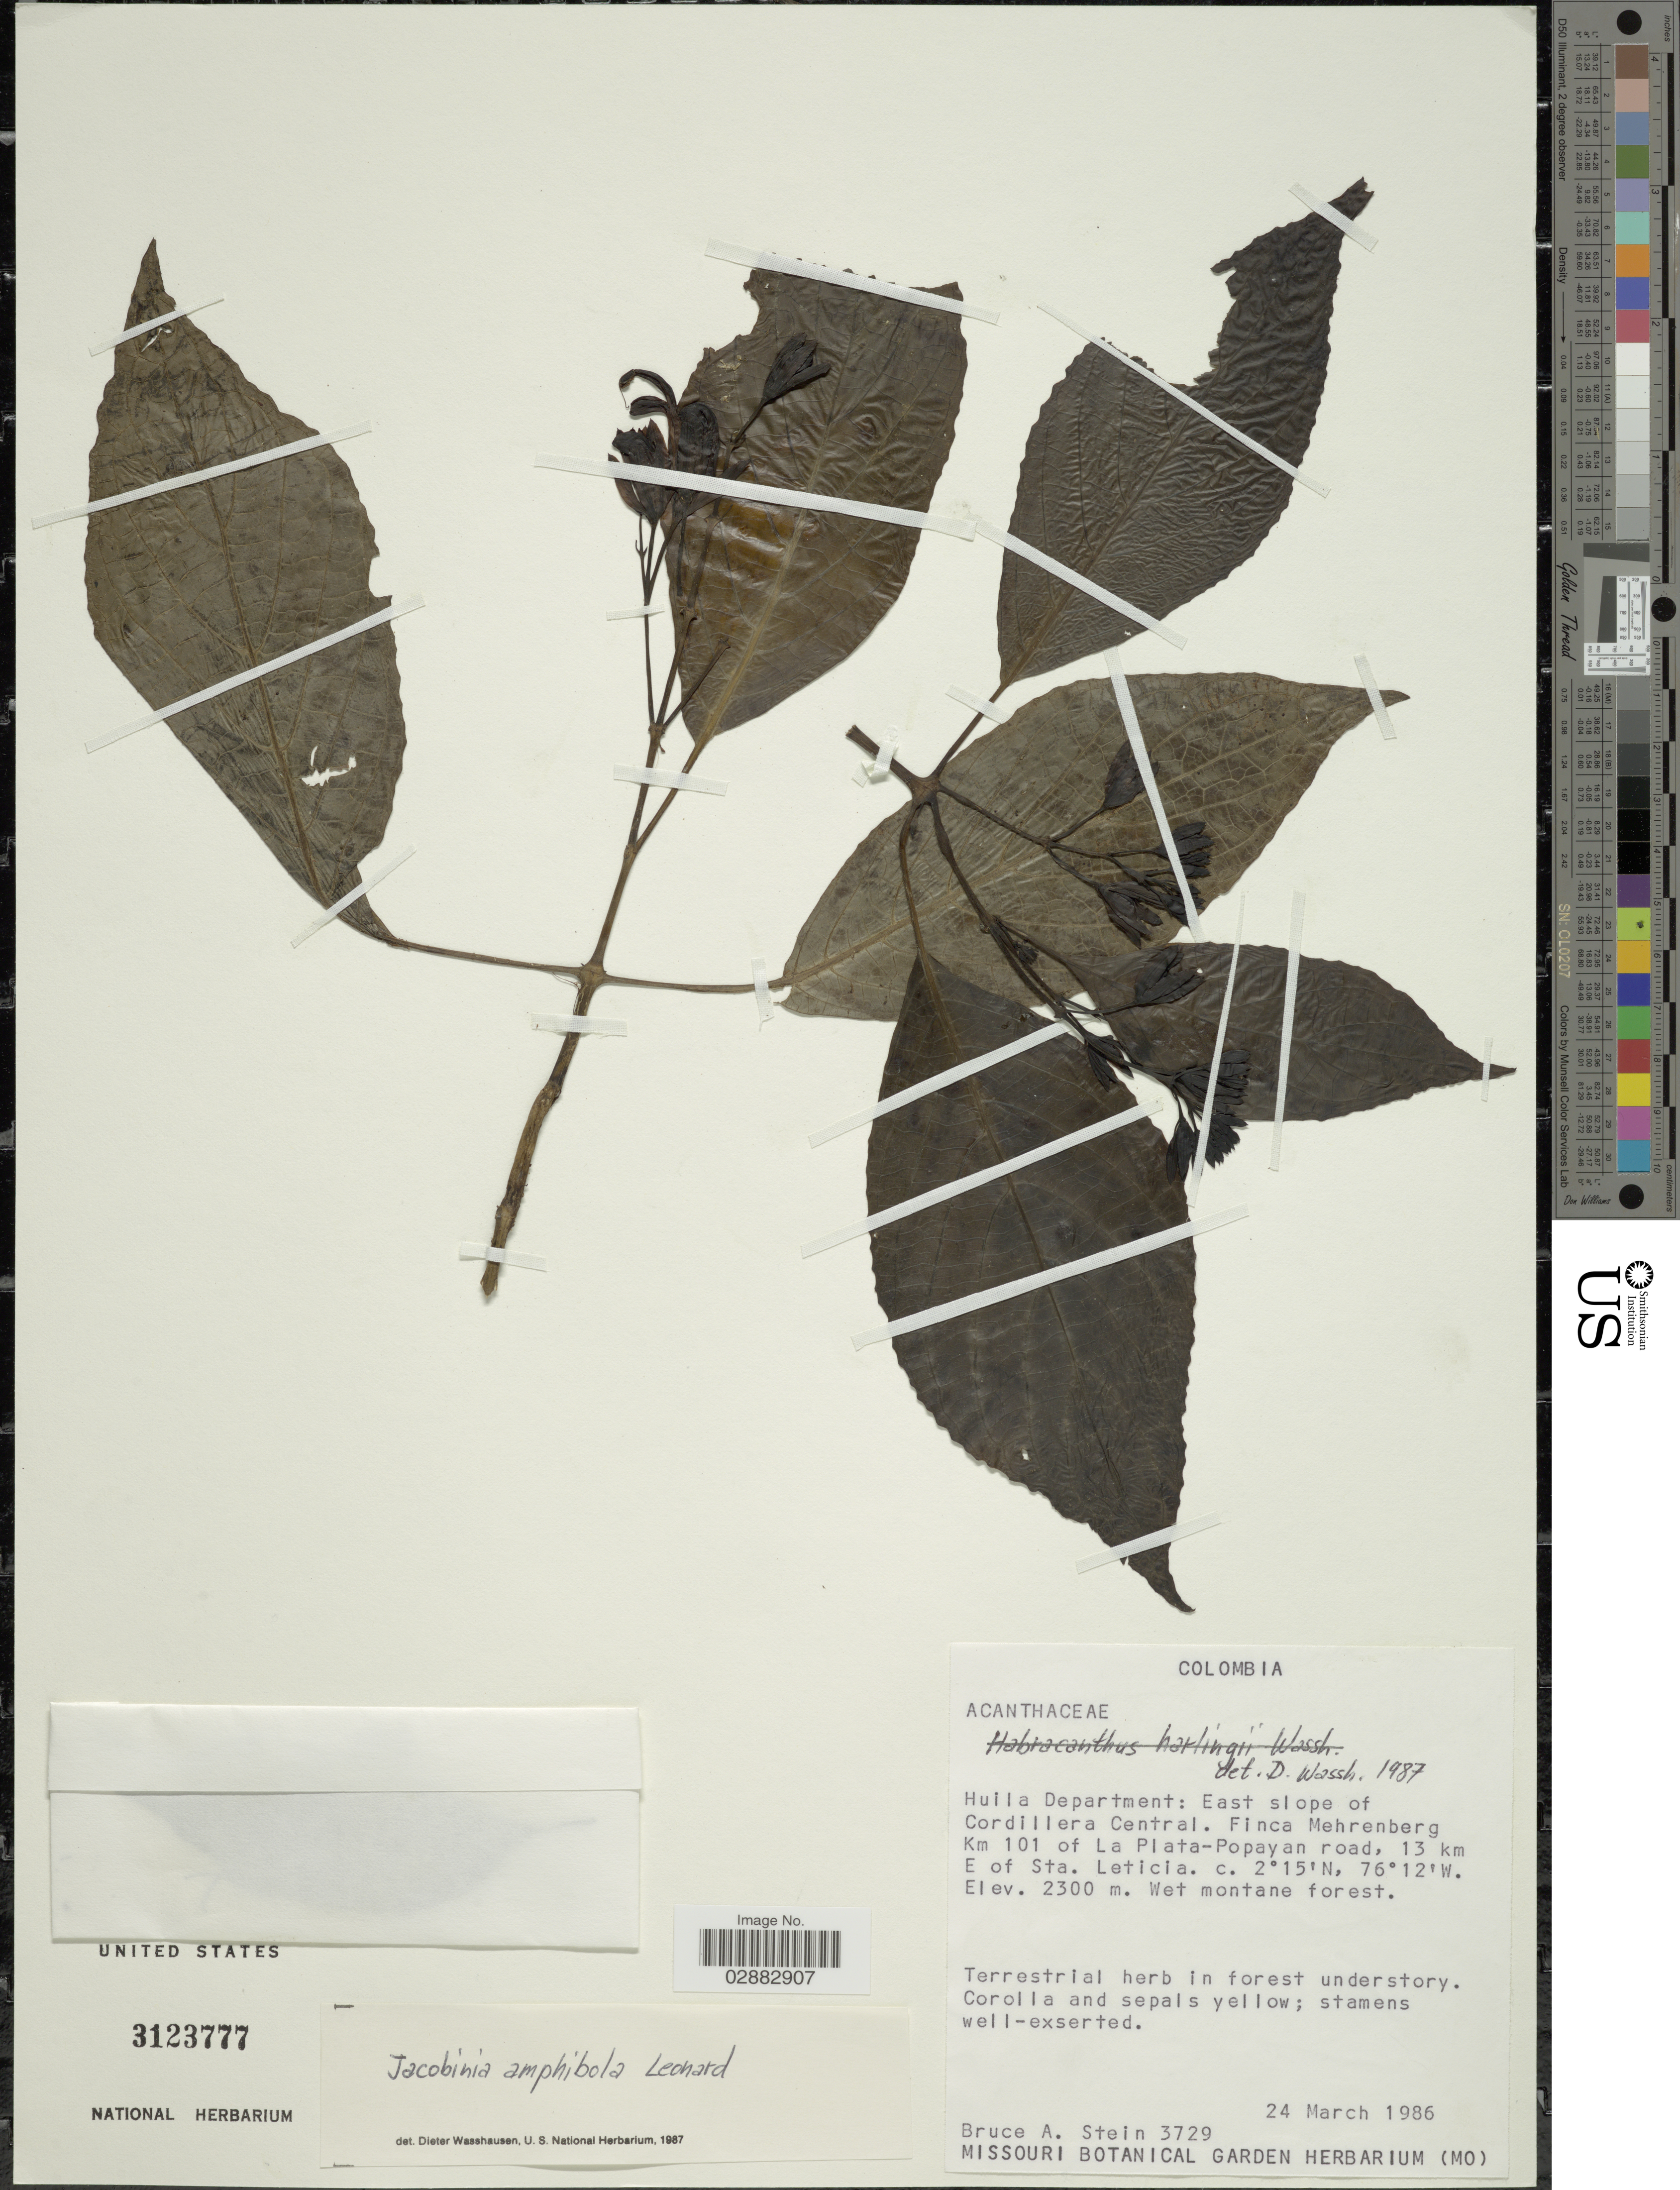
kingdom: Plantae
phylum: Tracheophyta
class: Magnoliopsida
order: Lamiales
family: Acanthaceae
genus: Jacobinia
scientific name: Jacobinia amphibola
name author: Leonard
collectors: B. A. Stein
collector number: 3729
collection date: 1986-03-24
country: Colombia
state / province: Huila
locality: Huila Department: East slope of Cordillera Central. Finca Mehrenberg Km 101 of La Plata-Popayan road, 13 km E of Sta. Leticia.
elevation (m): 2300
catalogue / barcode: US 3123777